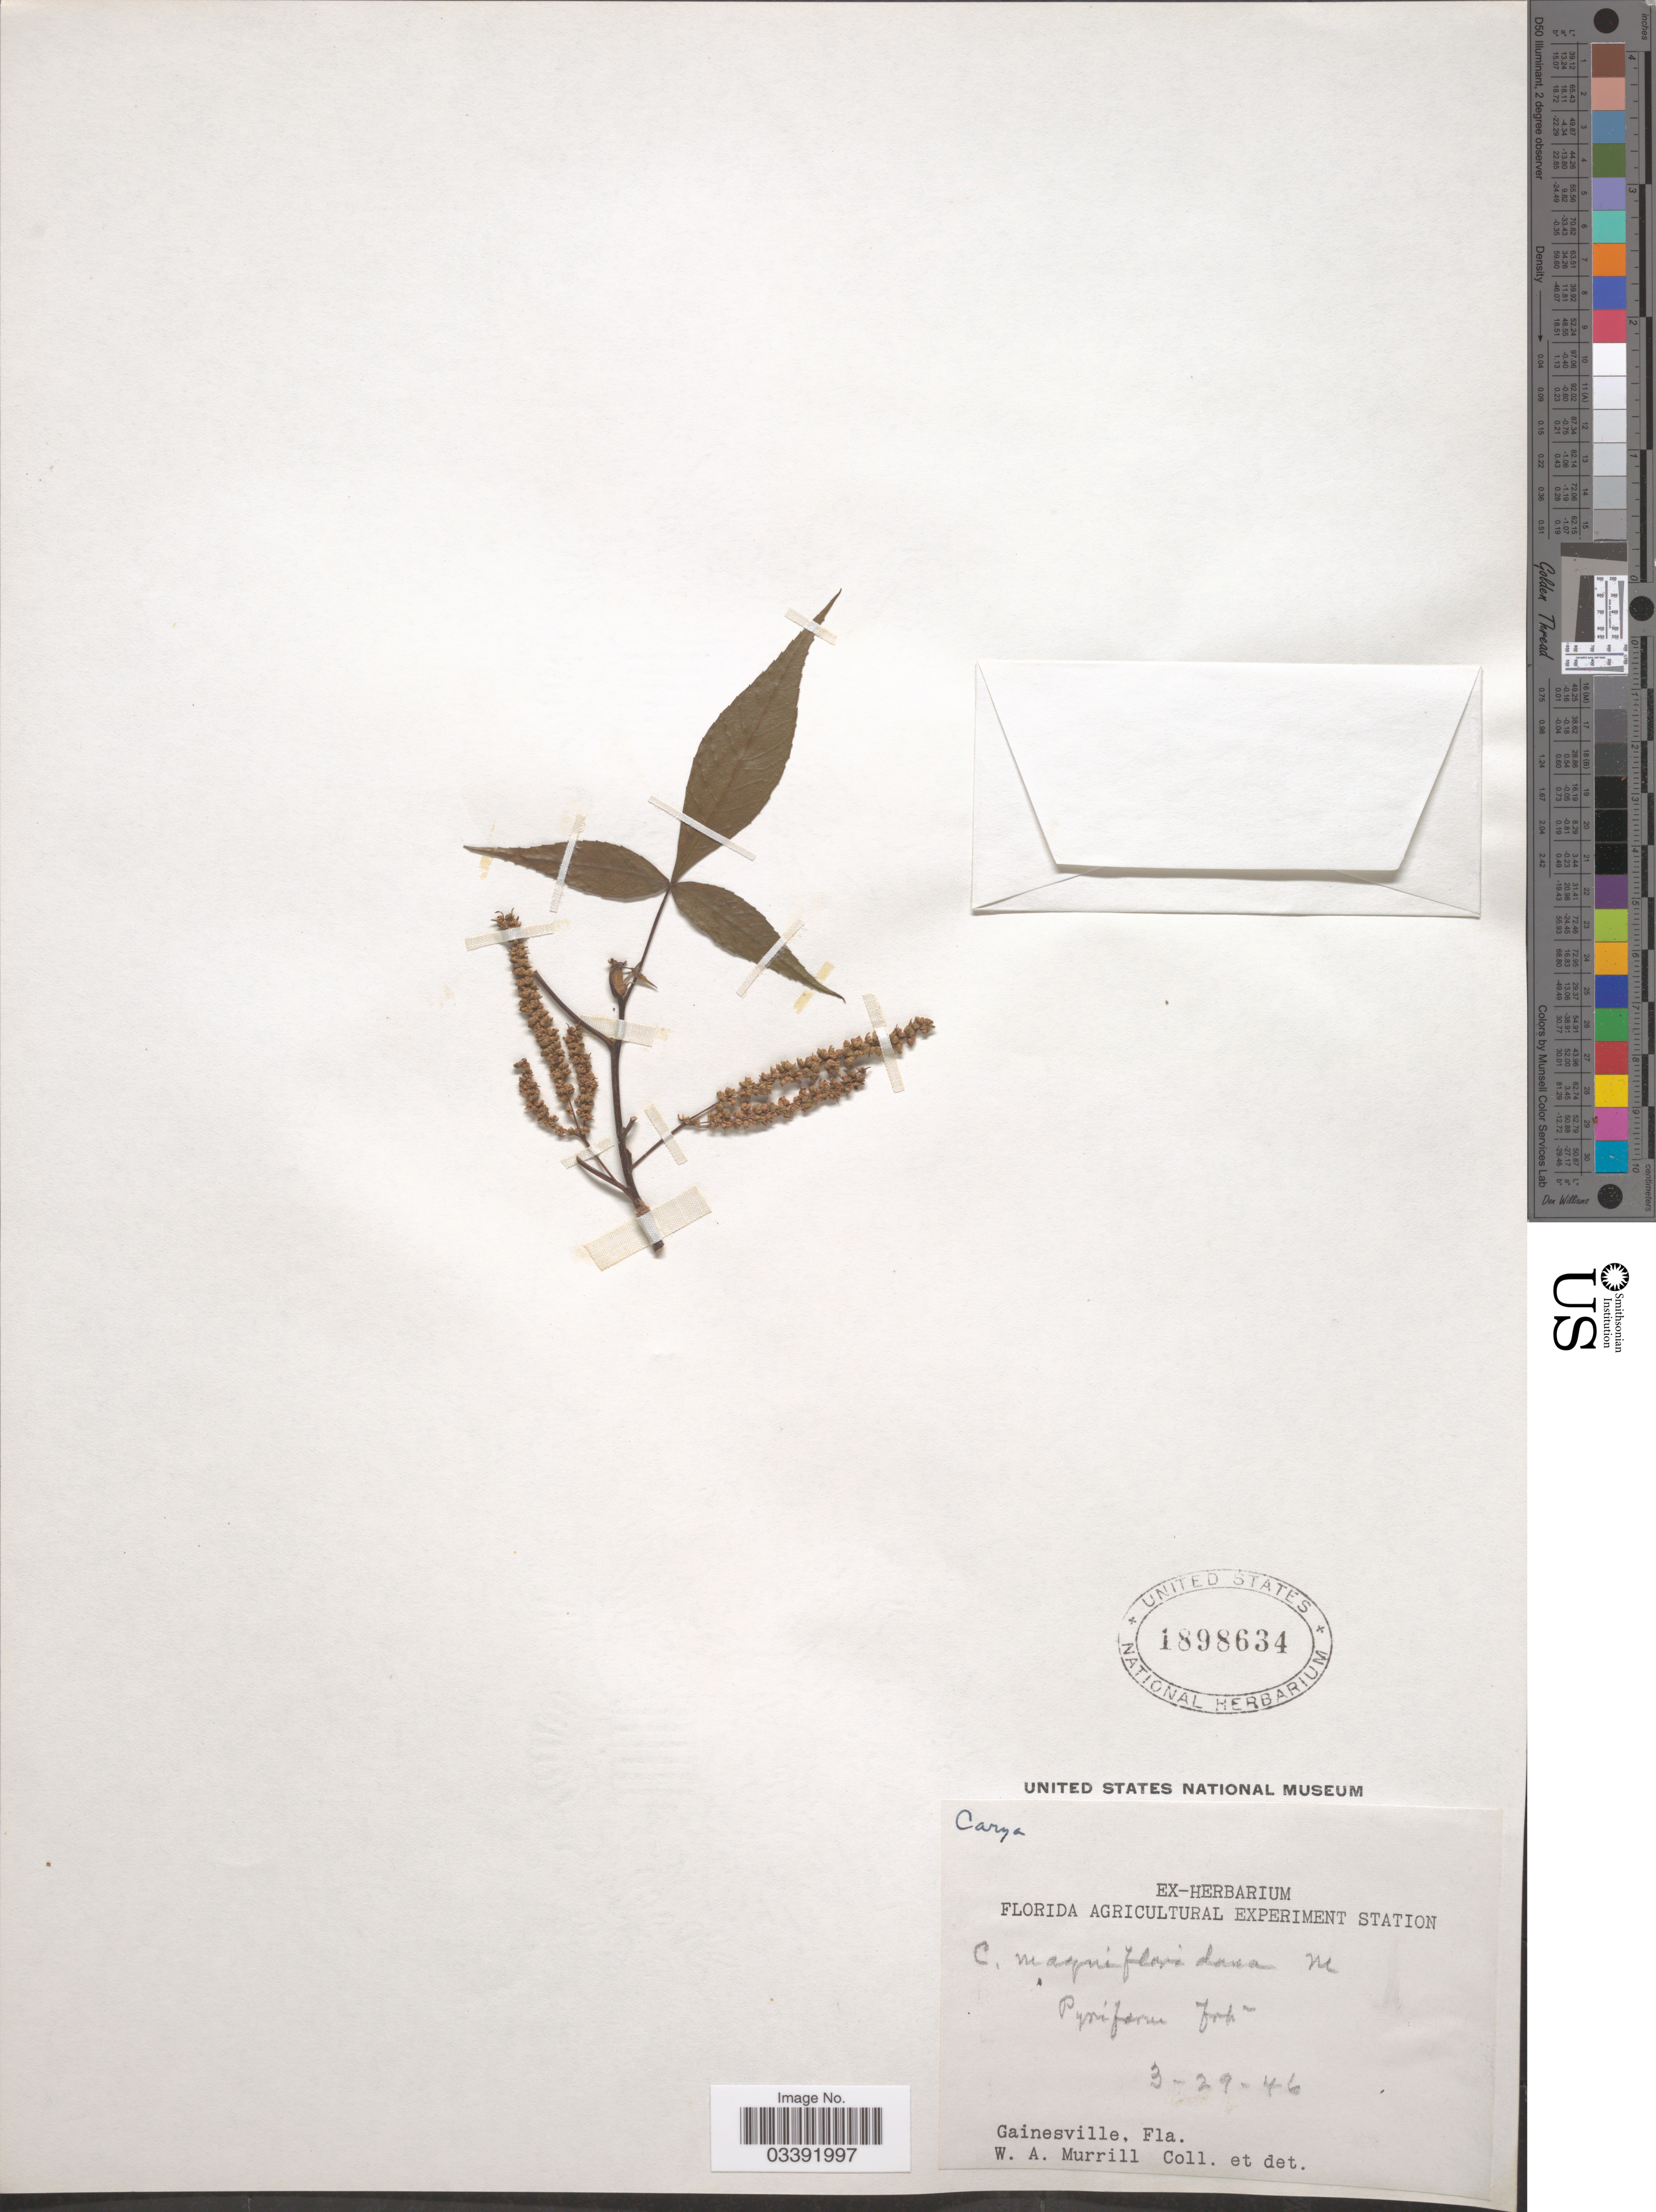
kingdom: Plantae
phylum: Tracheophyta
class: Magnoliopsida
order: Fagales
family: Juglandaceae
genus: Carya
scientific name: Carya magnifloridana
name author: Murrill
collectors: W. A. Murrill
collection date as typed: Transcribed d/m/y: 29/3/46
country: United States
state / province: Florida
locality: Gainesville.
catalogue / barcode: US 1898634